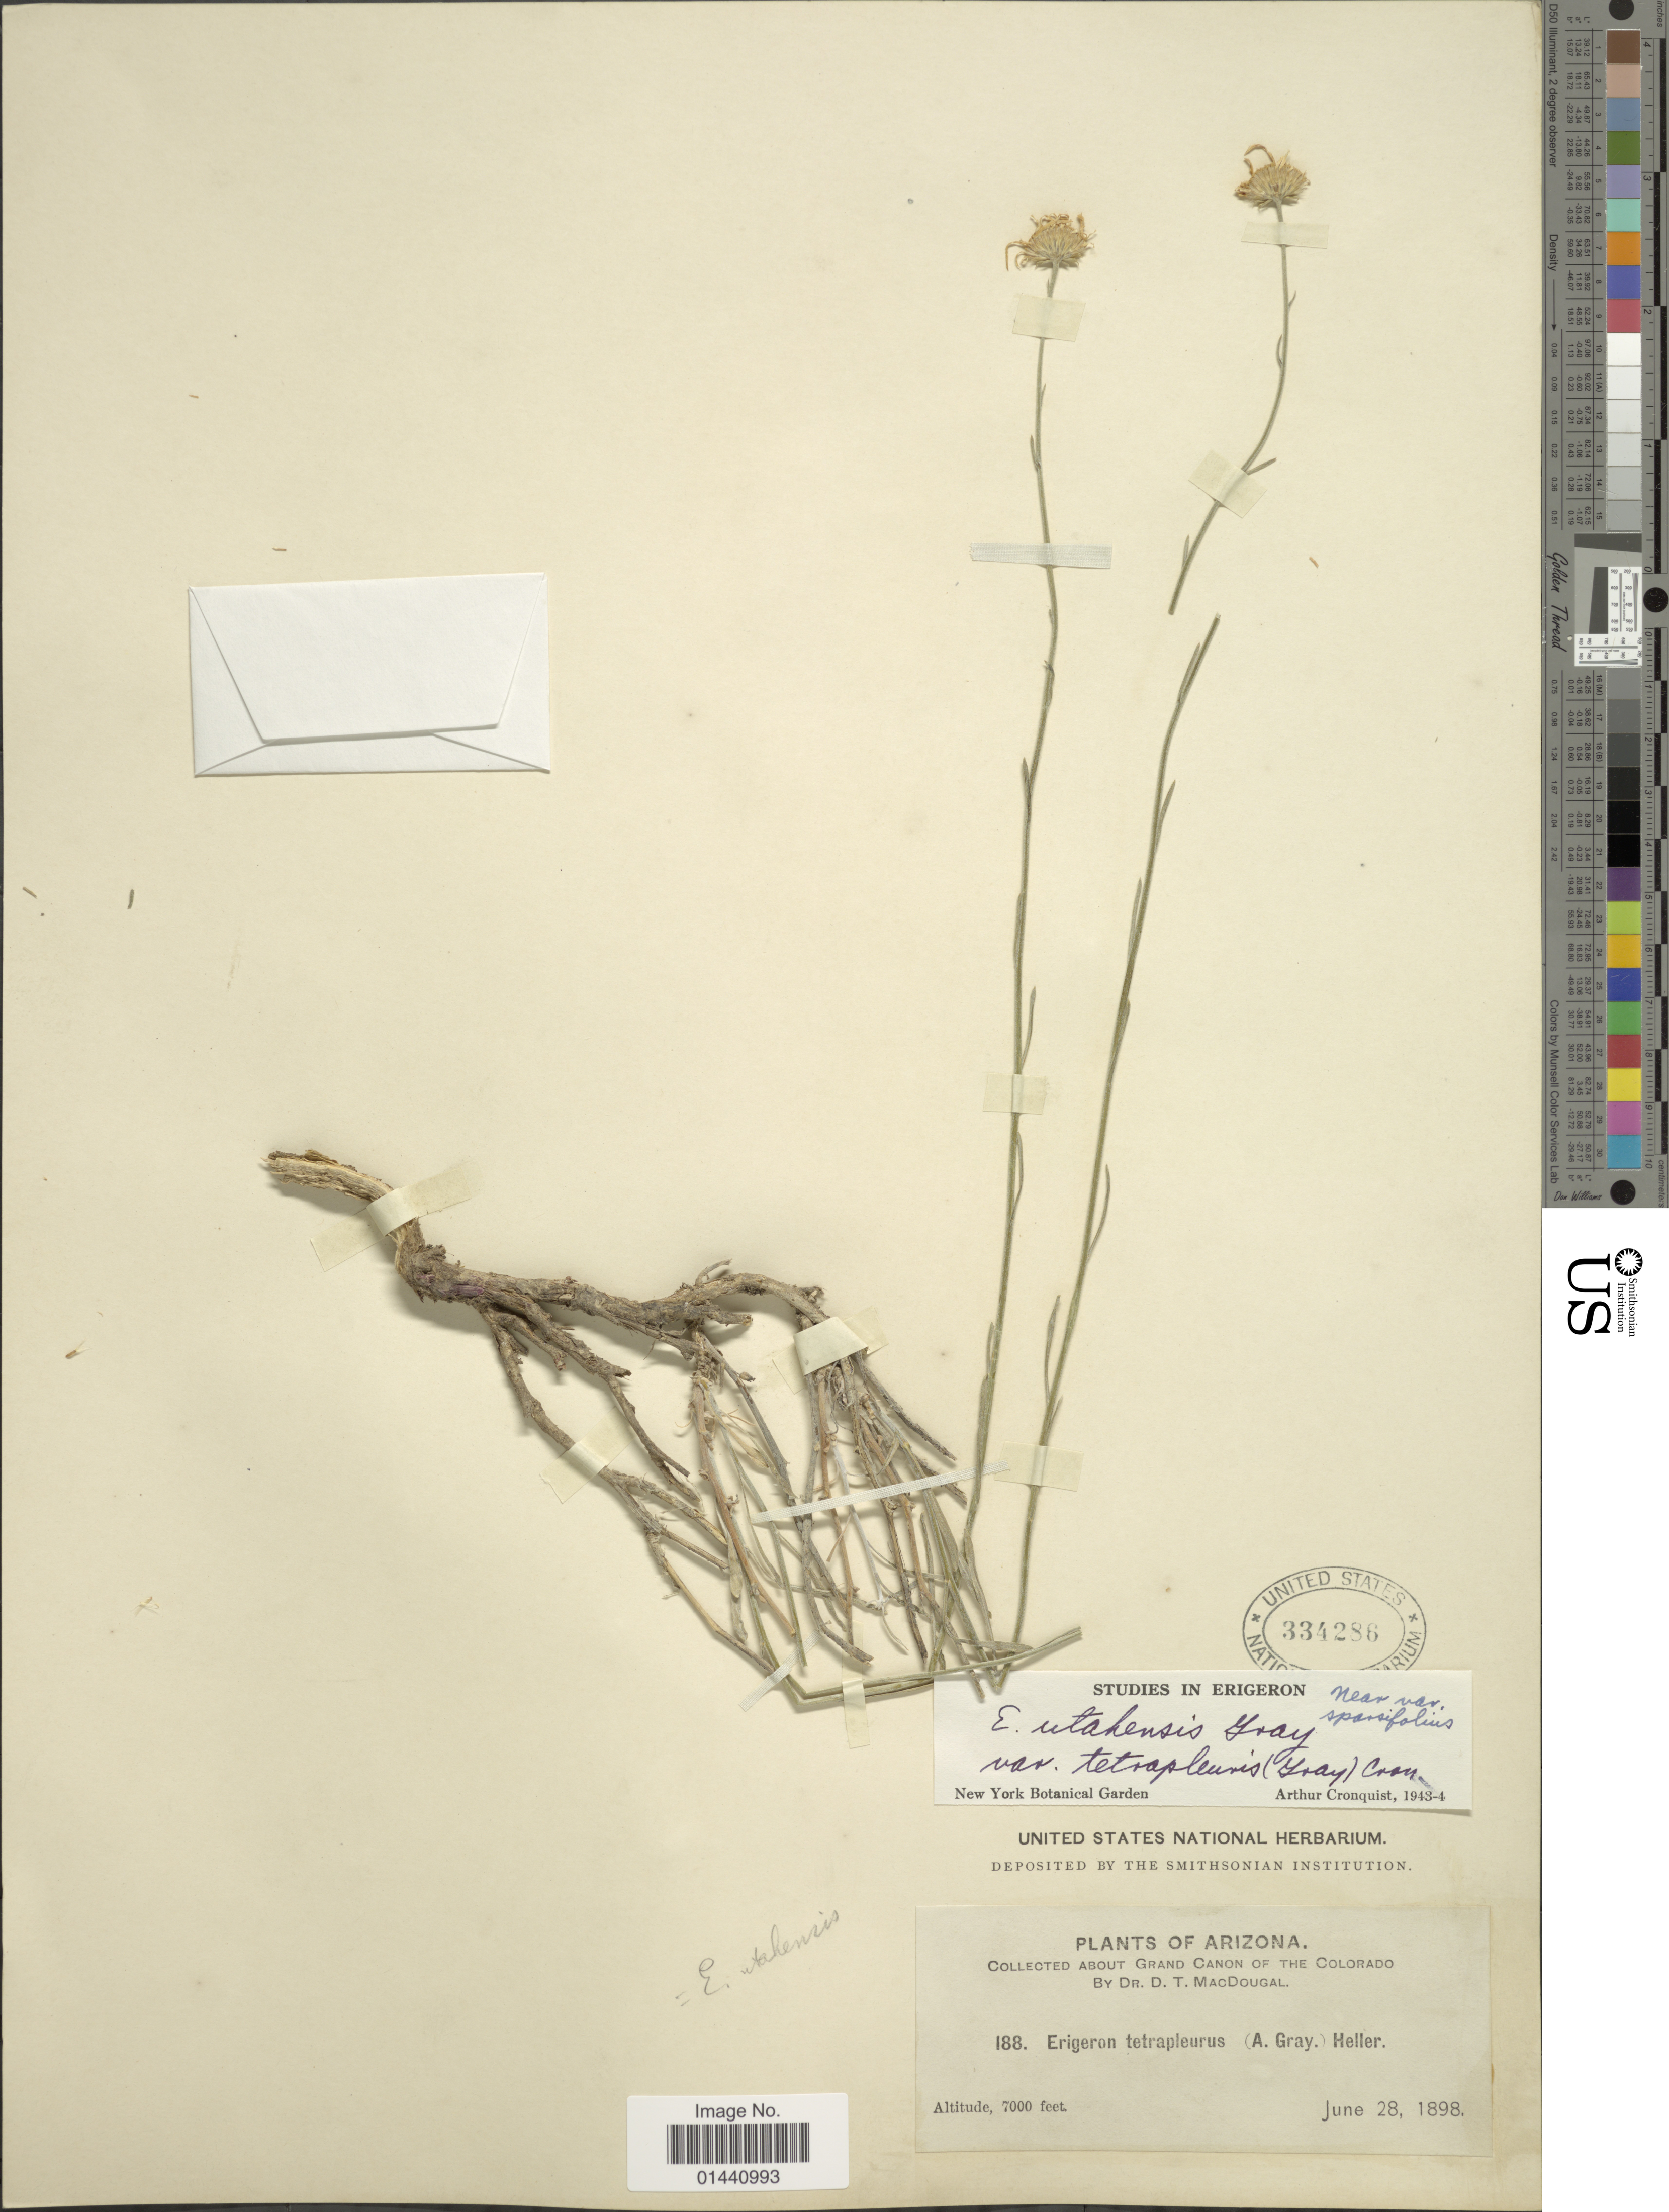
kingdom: Plantae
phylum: Tracheophyta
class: Magnoliopsida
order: Asterales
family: Asteraceae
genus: Erigeron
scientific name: Erigeron utahensis var. tetrapleuris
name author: (A. Gray) Cronq.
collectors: D. T. MacDougal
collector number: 188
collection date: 1898-06-28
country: United States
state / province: Arizona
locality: Grand Canyon of the Colorado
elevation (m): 2134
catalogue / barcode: US 334286